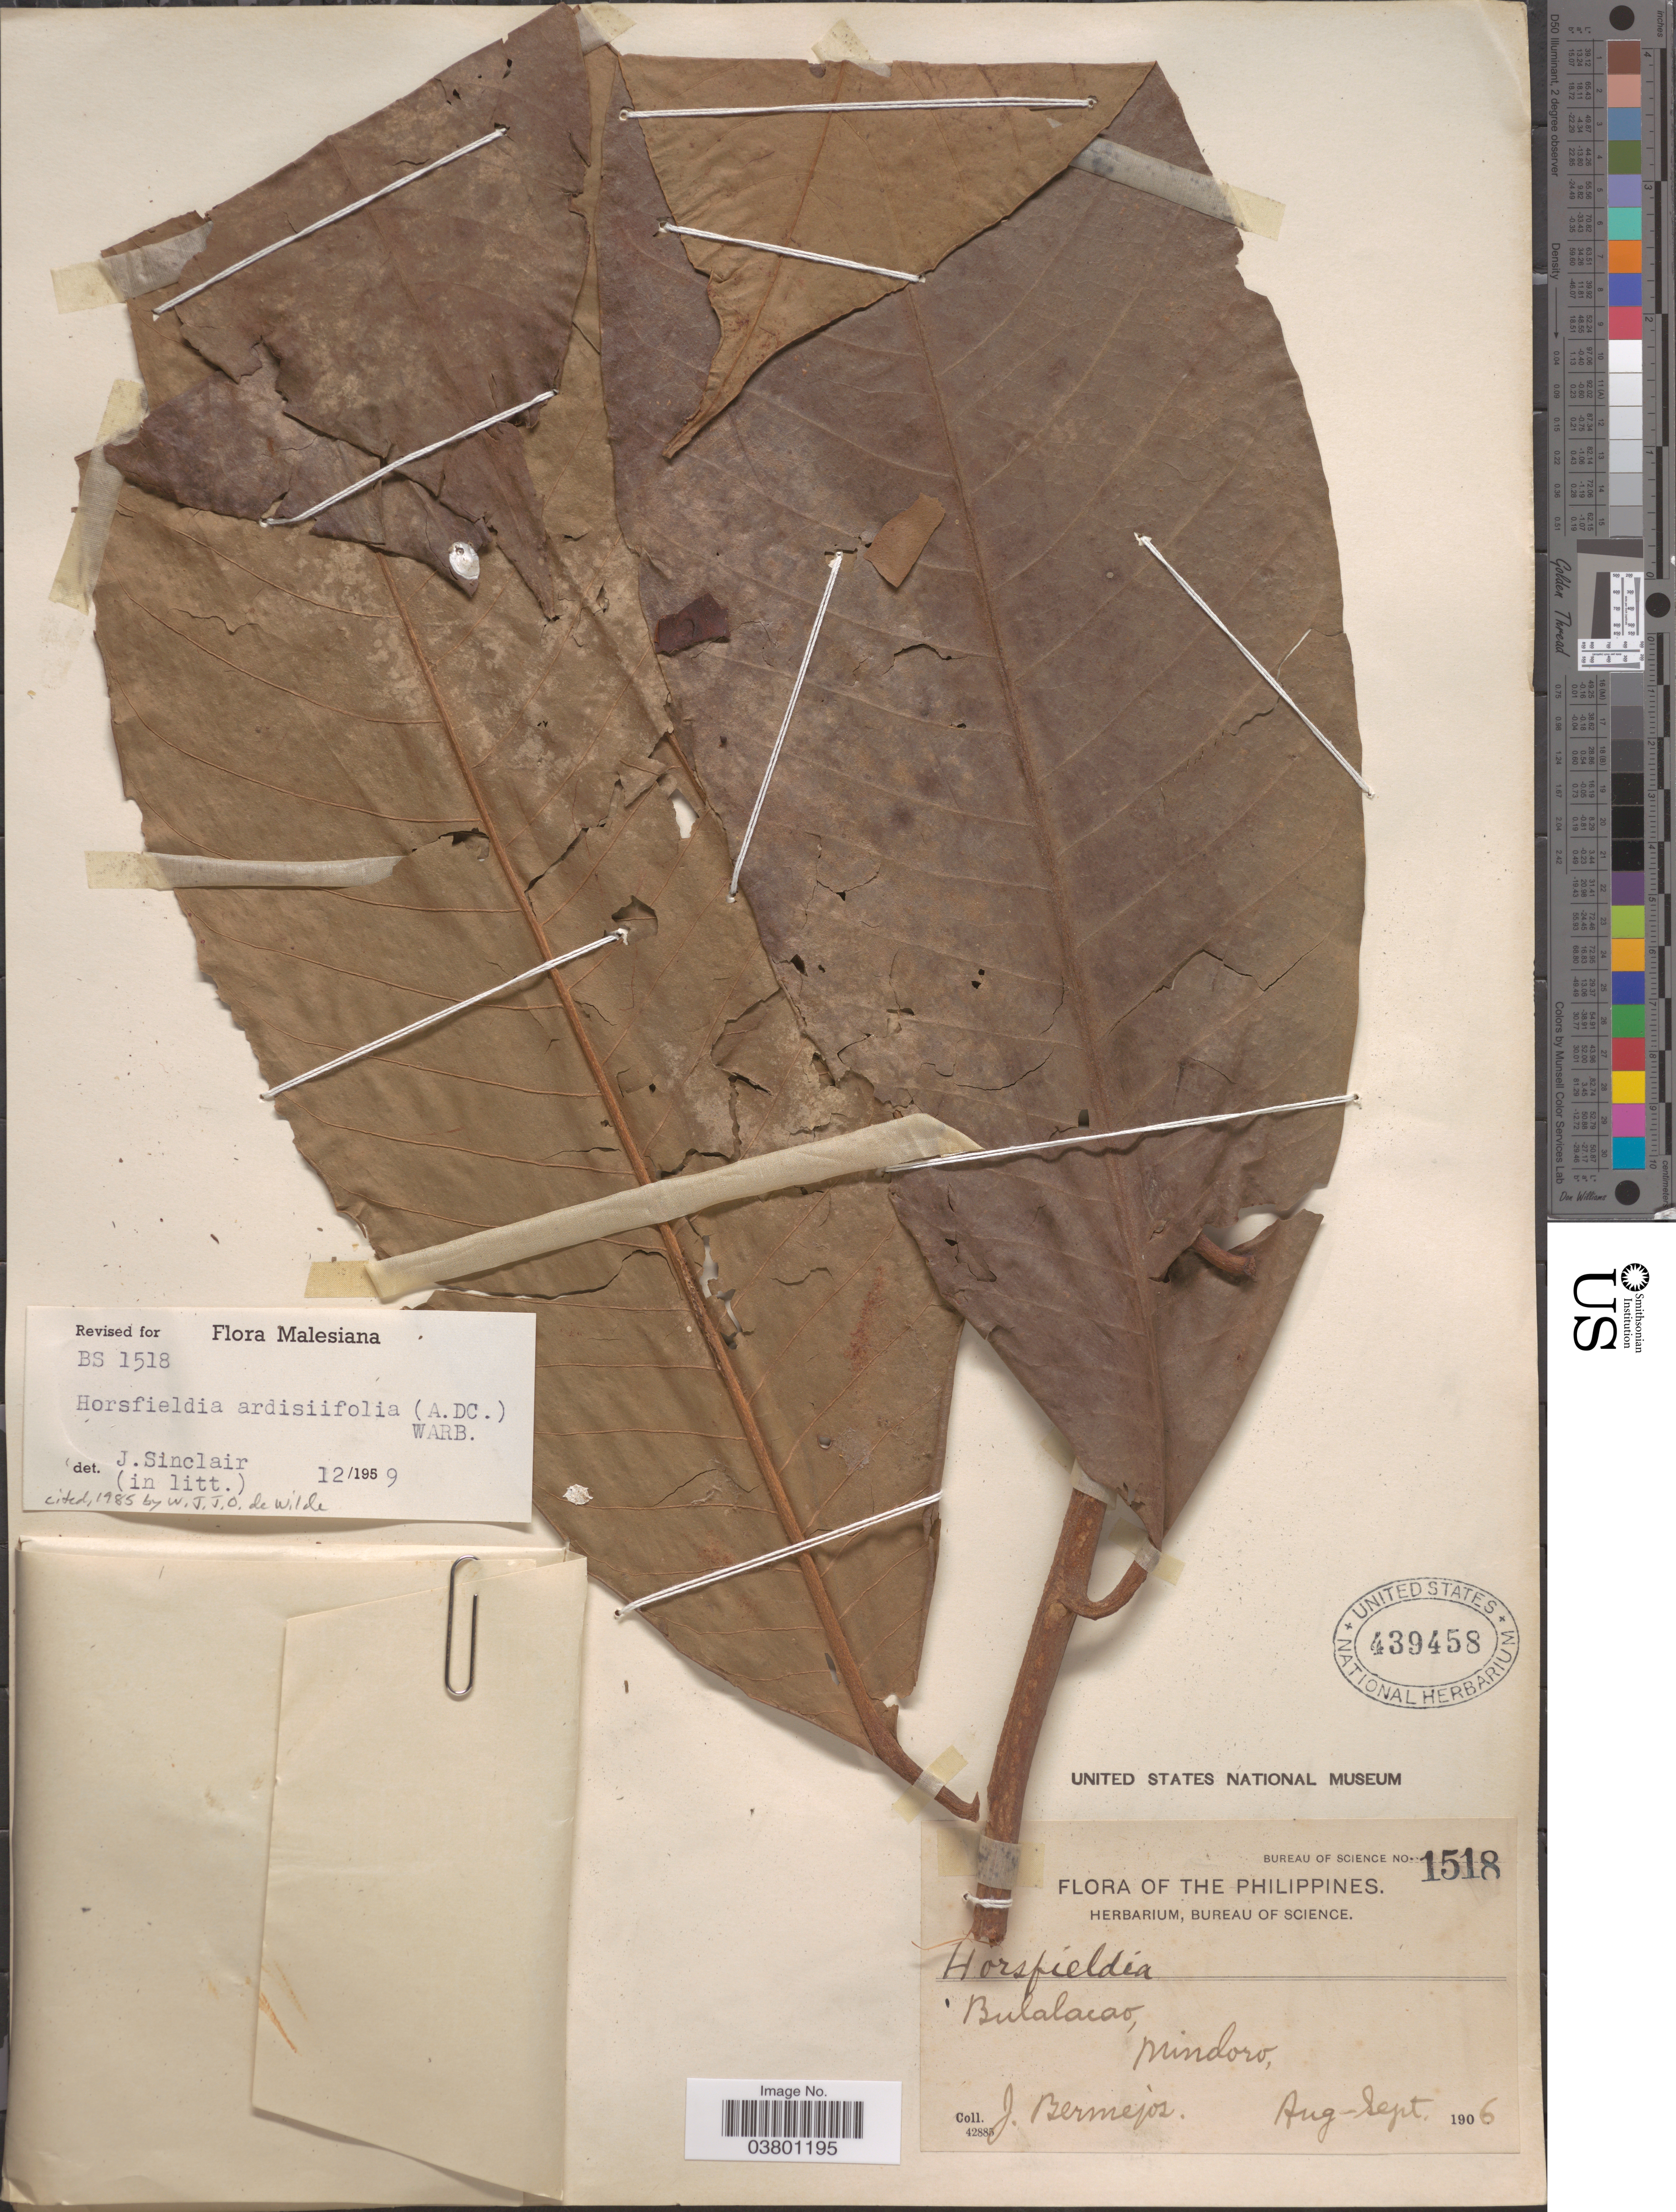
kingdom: Plantae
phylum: Tracheophyta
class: Magnoliopsida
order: Magnoliales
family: Myristicaceae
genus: Horsfieldia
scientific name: Horsfieldia ardisiifolia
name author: (DC.) Warb.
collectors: J. Bermejos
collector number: Bureau of Science 1518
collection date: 1906-08/1906-09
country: Philippines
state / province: Mimaropa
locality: Bulalacao, Mindoro.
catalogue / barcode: US 439458